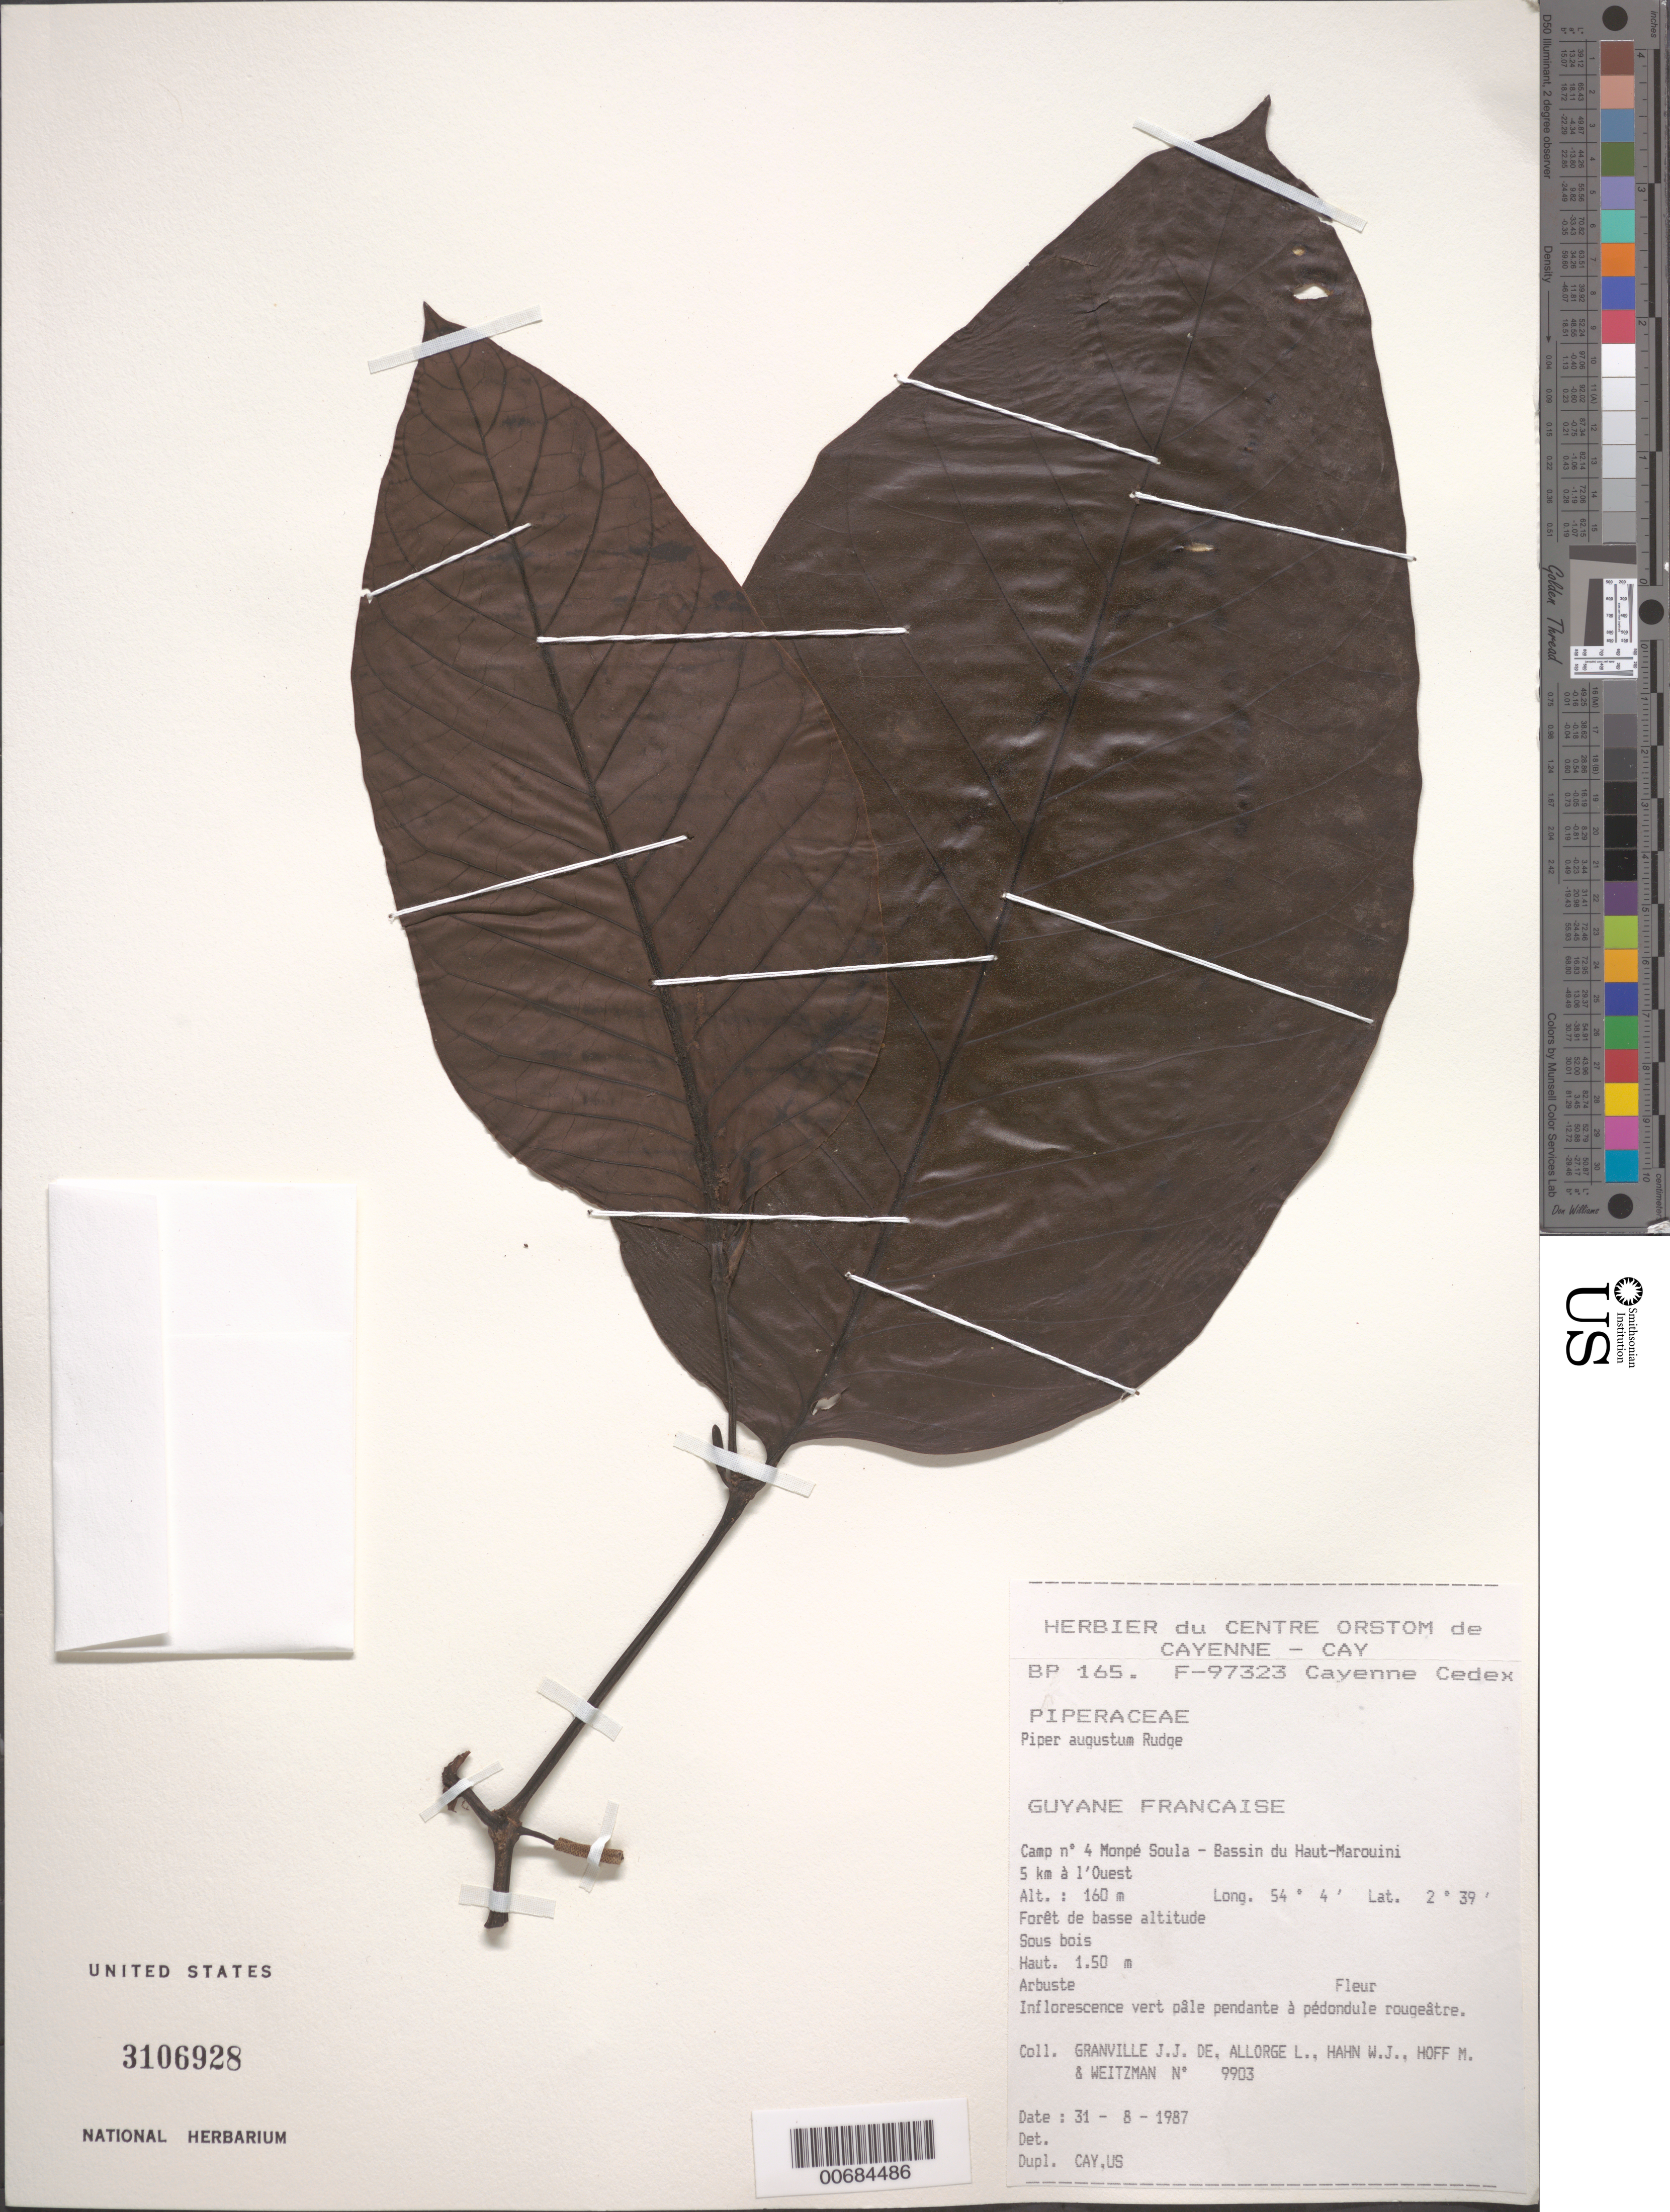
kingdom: Plantae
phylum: Tracheophyta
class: Magnoliopsida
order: Piperales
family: Piperaceae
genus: Piper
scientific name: Piper augustum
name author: Rudge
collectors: J.-J. de Granville, L. Allorge, W. J. Hahn, M. Hoff & A. L. Weitzman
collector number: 9903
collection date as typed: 31-Aug-87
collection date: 1987-08-31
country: French Guiana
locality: Monpé Soula, Camp #4, Bassin du Haut-Marouini, 5 km to W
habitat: Forêt de basse altitude. Sous bois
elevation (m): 160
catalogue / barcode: US 3106928